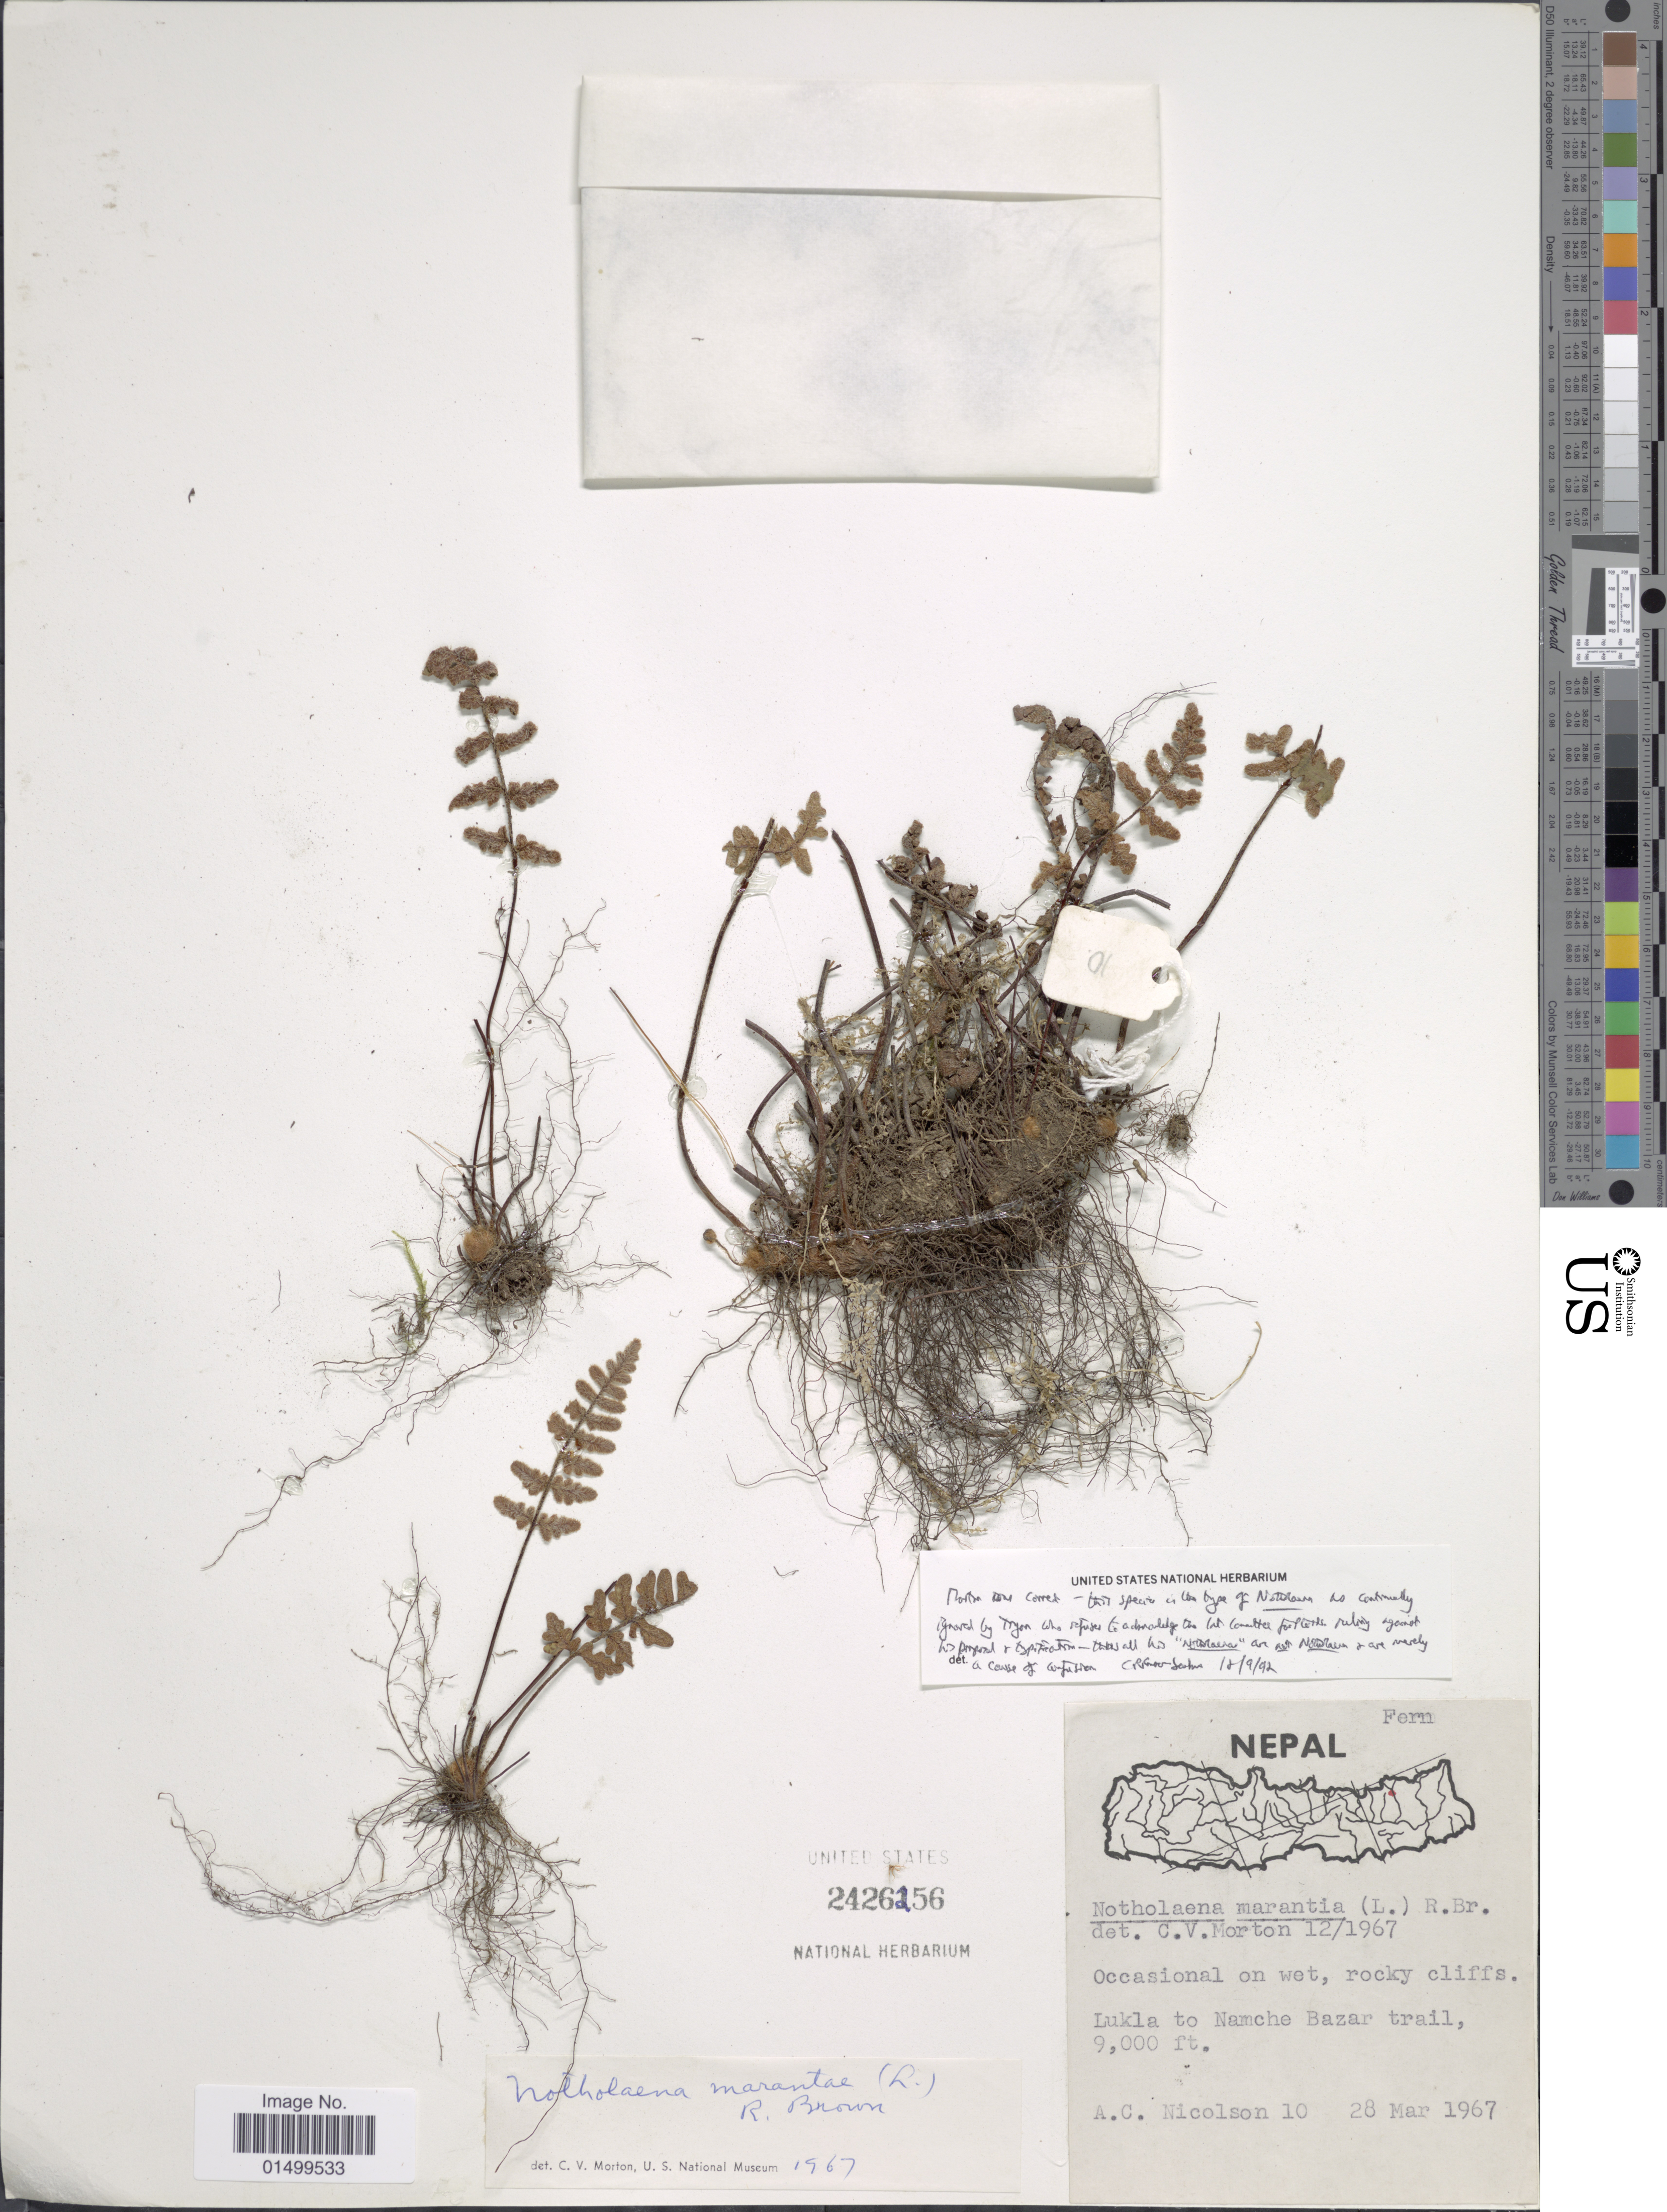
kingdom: Plantae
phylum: Tracheophyta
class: Polypodiopsida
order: Polypodiales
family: Pteridaceae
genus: Cheilanthes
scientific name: Cheilanthes marantae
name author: Domin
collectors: D. H. Nicolson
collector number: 10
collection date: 1967-03-28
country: Nepal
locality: Lukla to Namche Bazar trail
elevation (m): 2743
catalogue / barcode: US 2426256